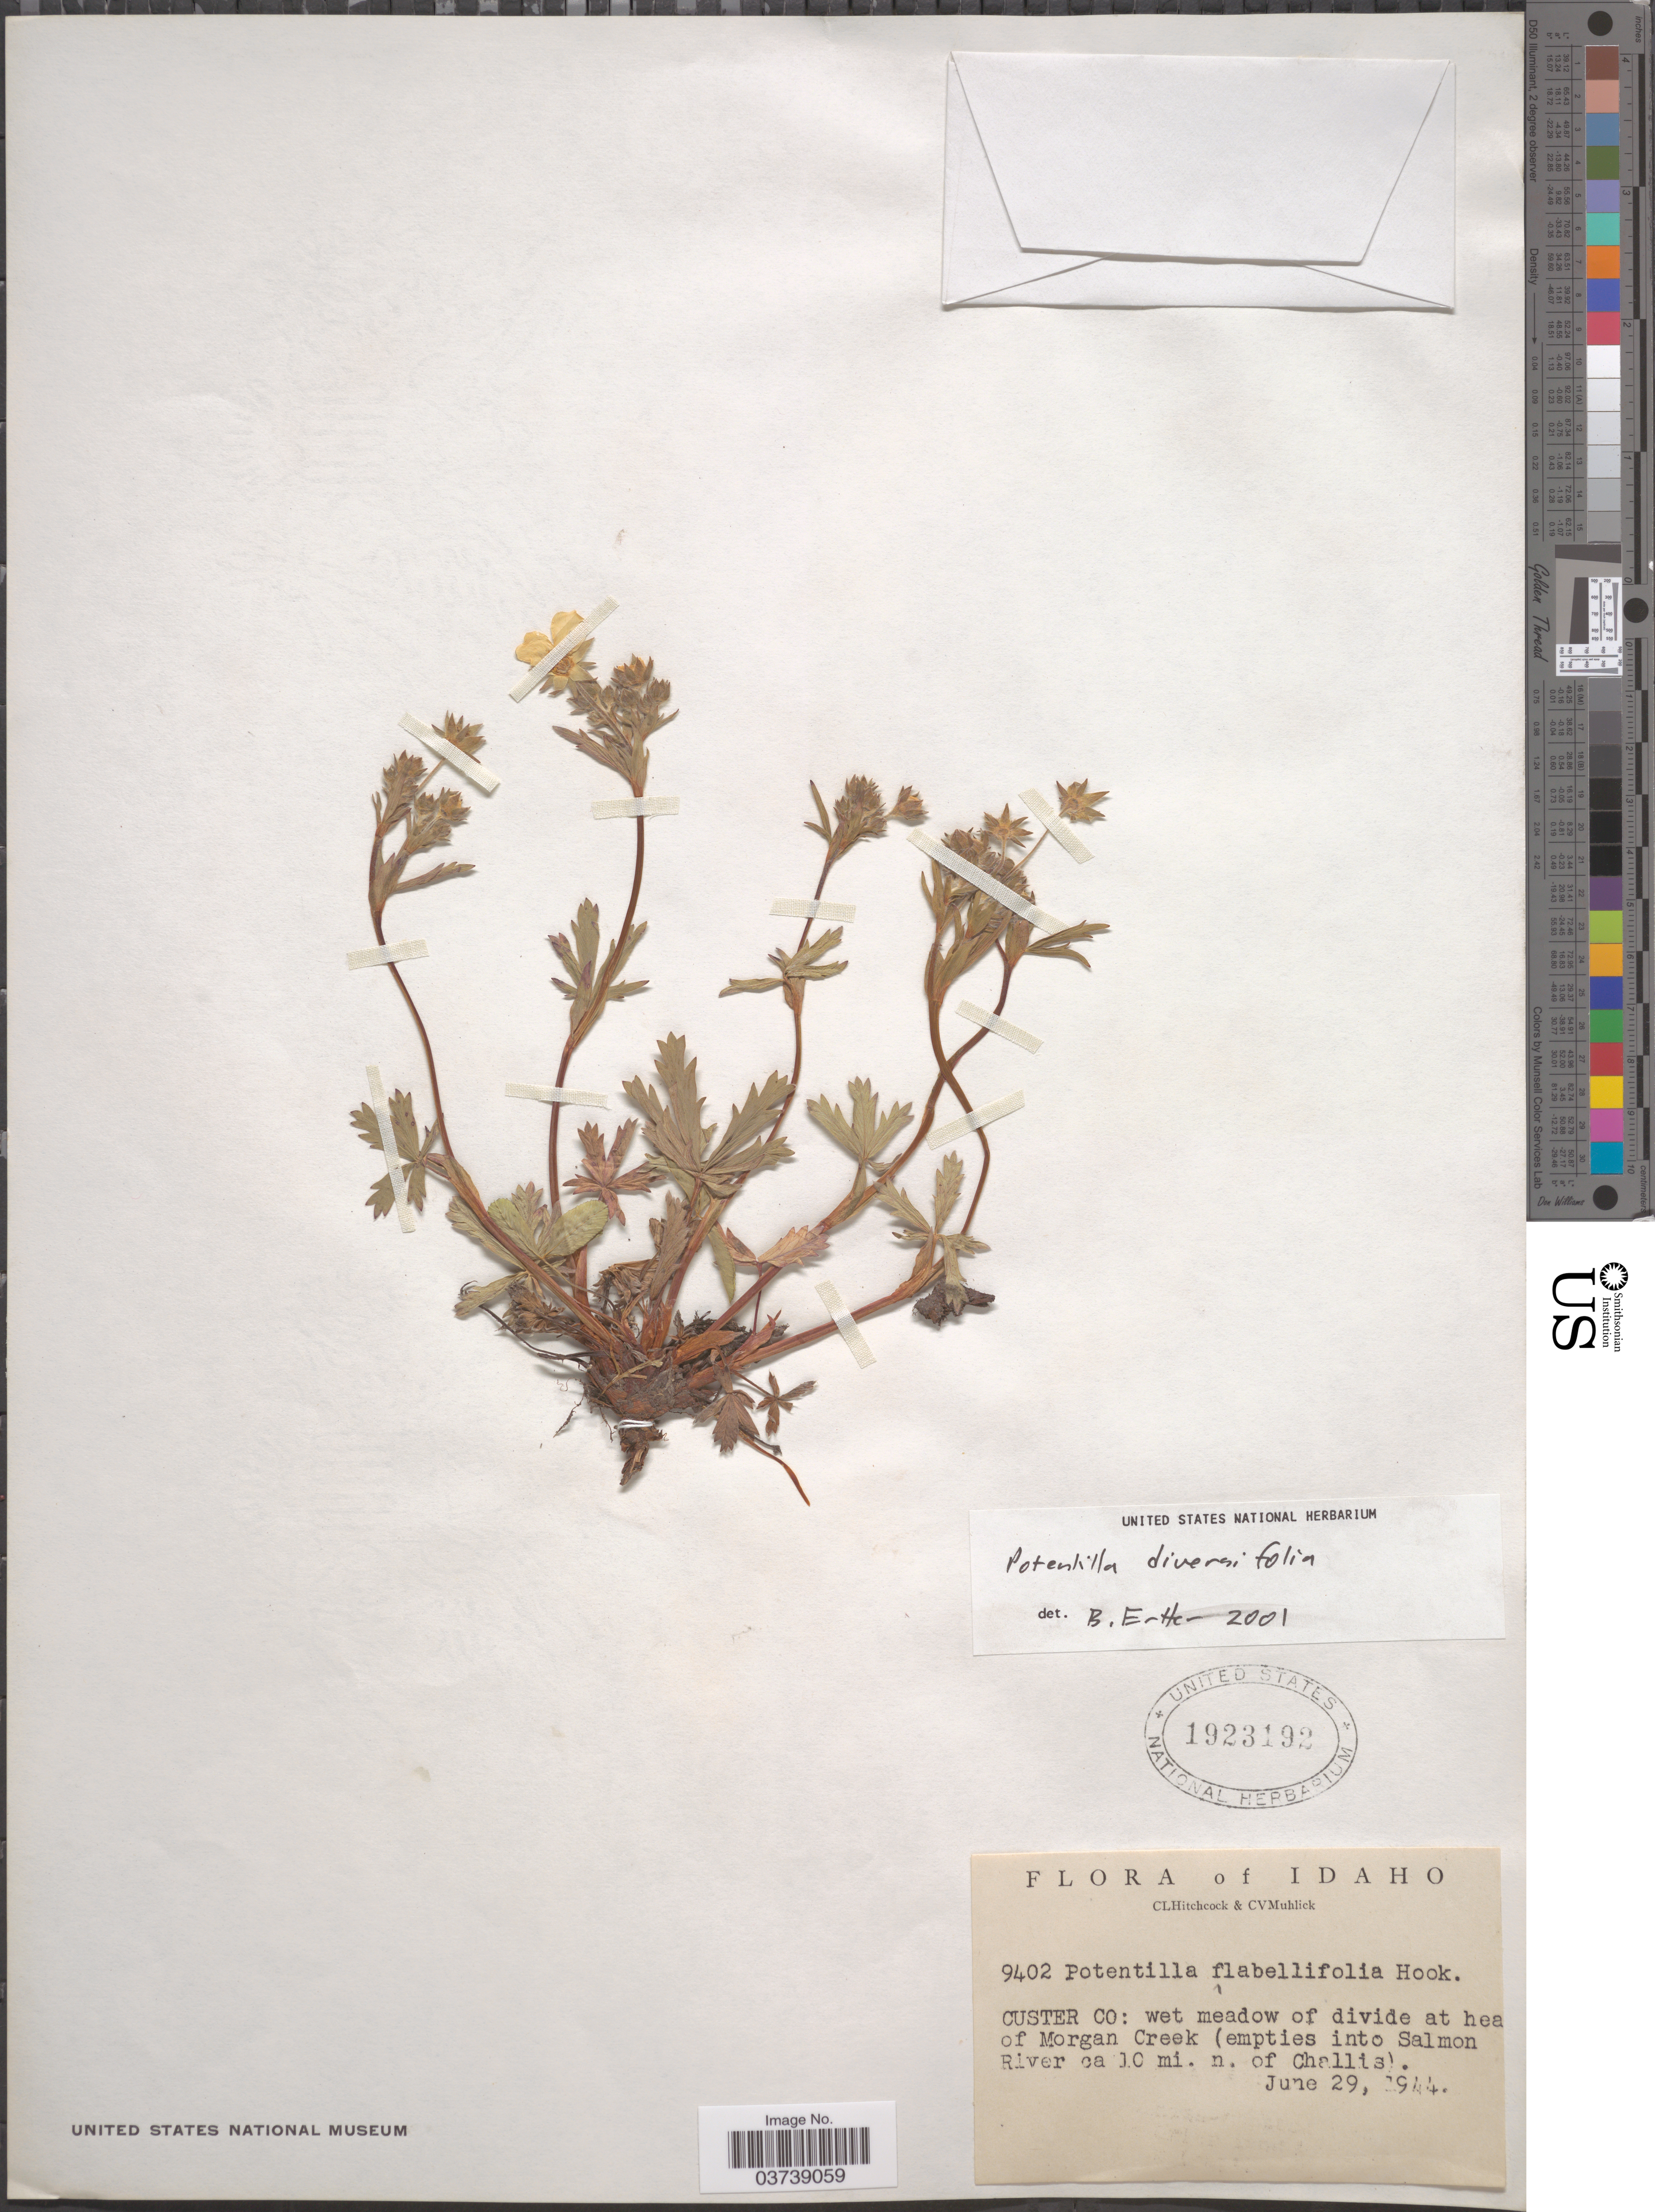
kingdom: Plantae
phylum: Tracheophyta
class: Magnoliopsida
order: Rosales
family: Rosaceae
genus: Potentilla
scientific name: Potentilla diversifolia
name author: Lehm.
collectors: C. L. Hitchcock & C. V. Muhlick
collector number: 9402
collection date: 1944-06-29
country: United States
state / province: Idaho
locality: Custer Co: at head of Morgan Creek (empties into Salmon River ca 10 mi. n. of Challis).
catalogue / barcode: US 1923192